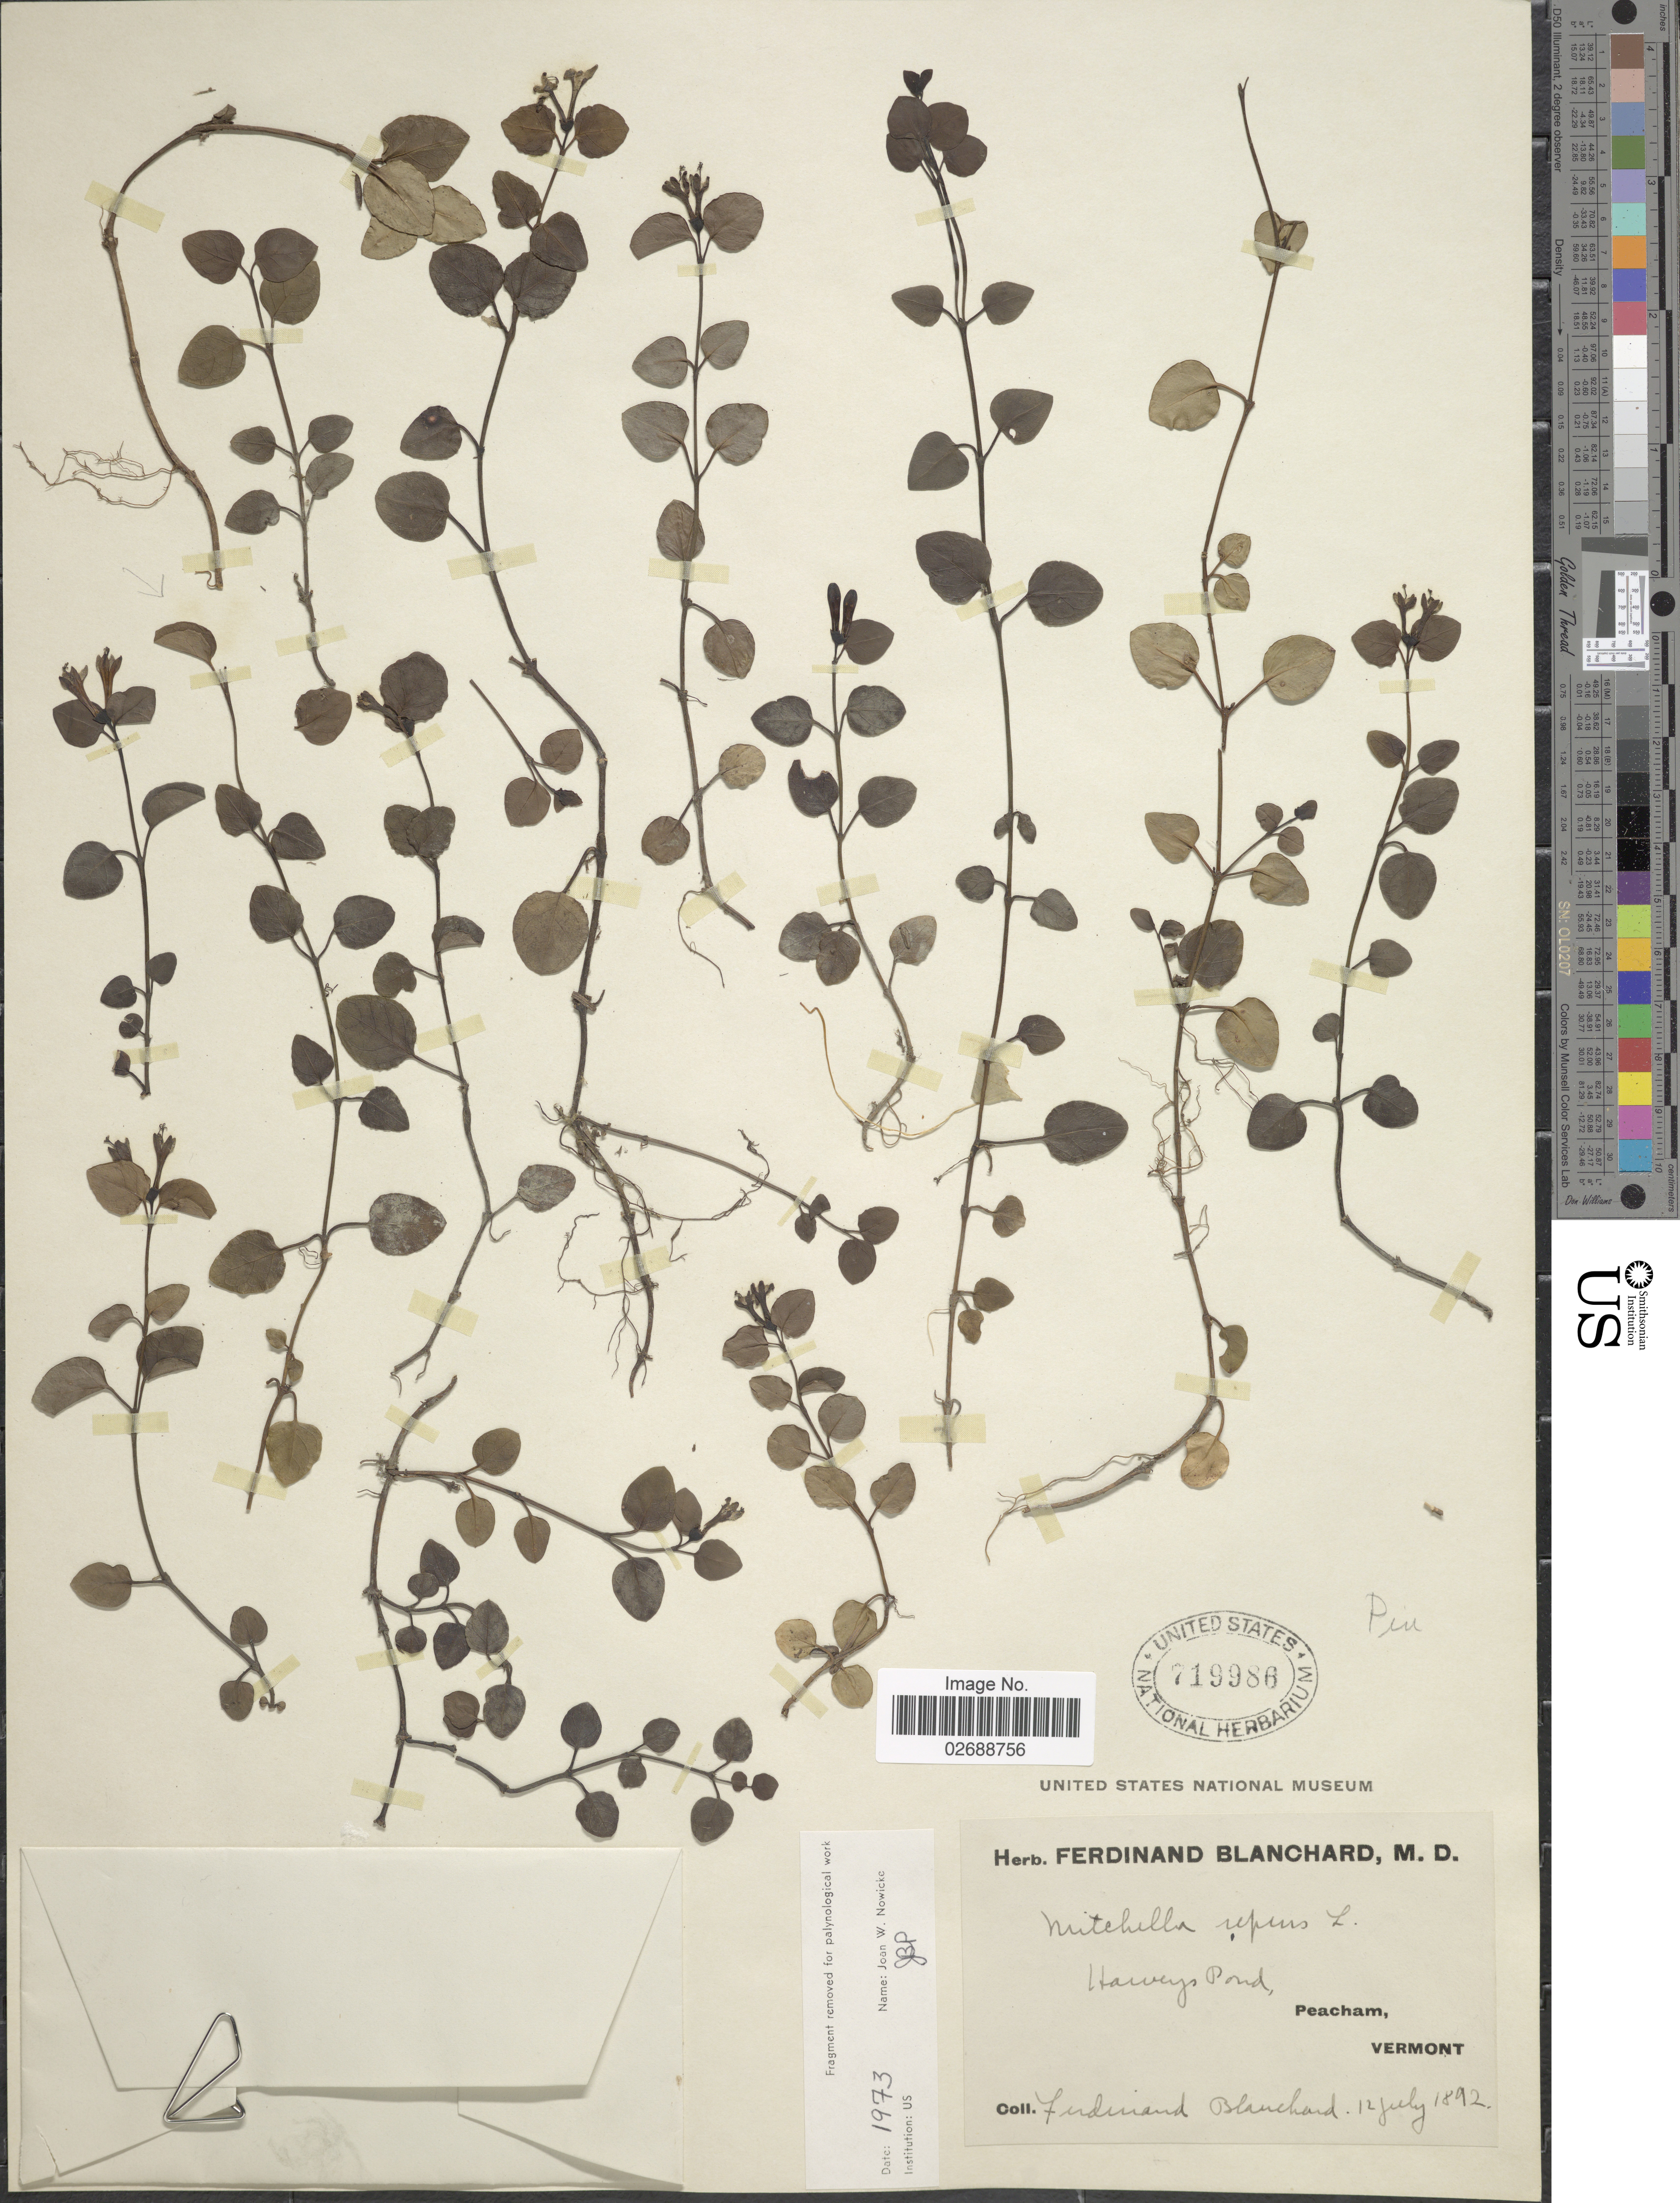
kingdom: Plantae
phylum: Tracheophyta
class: Magnoliopsida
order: Gentianales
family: Rubiaceae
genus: Mitchella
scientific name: Mitchella repens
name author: L.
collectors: F. Blanchard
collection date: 1892-07-12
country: United States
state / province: Vermont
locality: Harveys Pond, Peacham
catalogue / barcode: US 719986